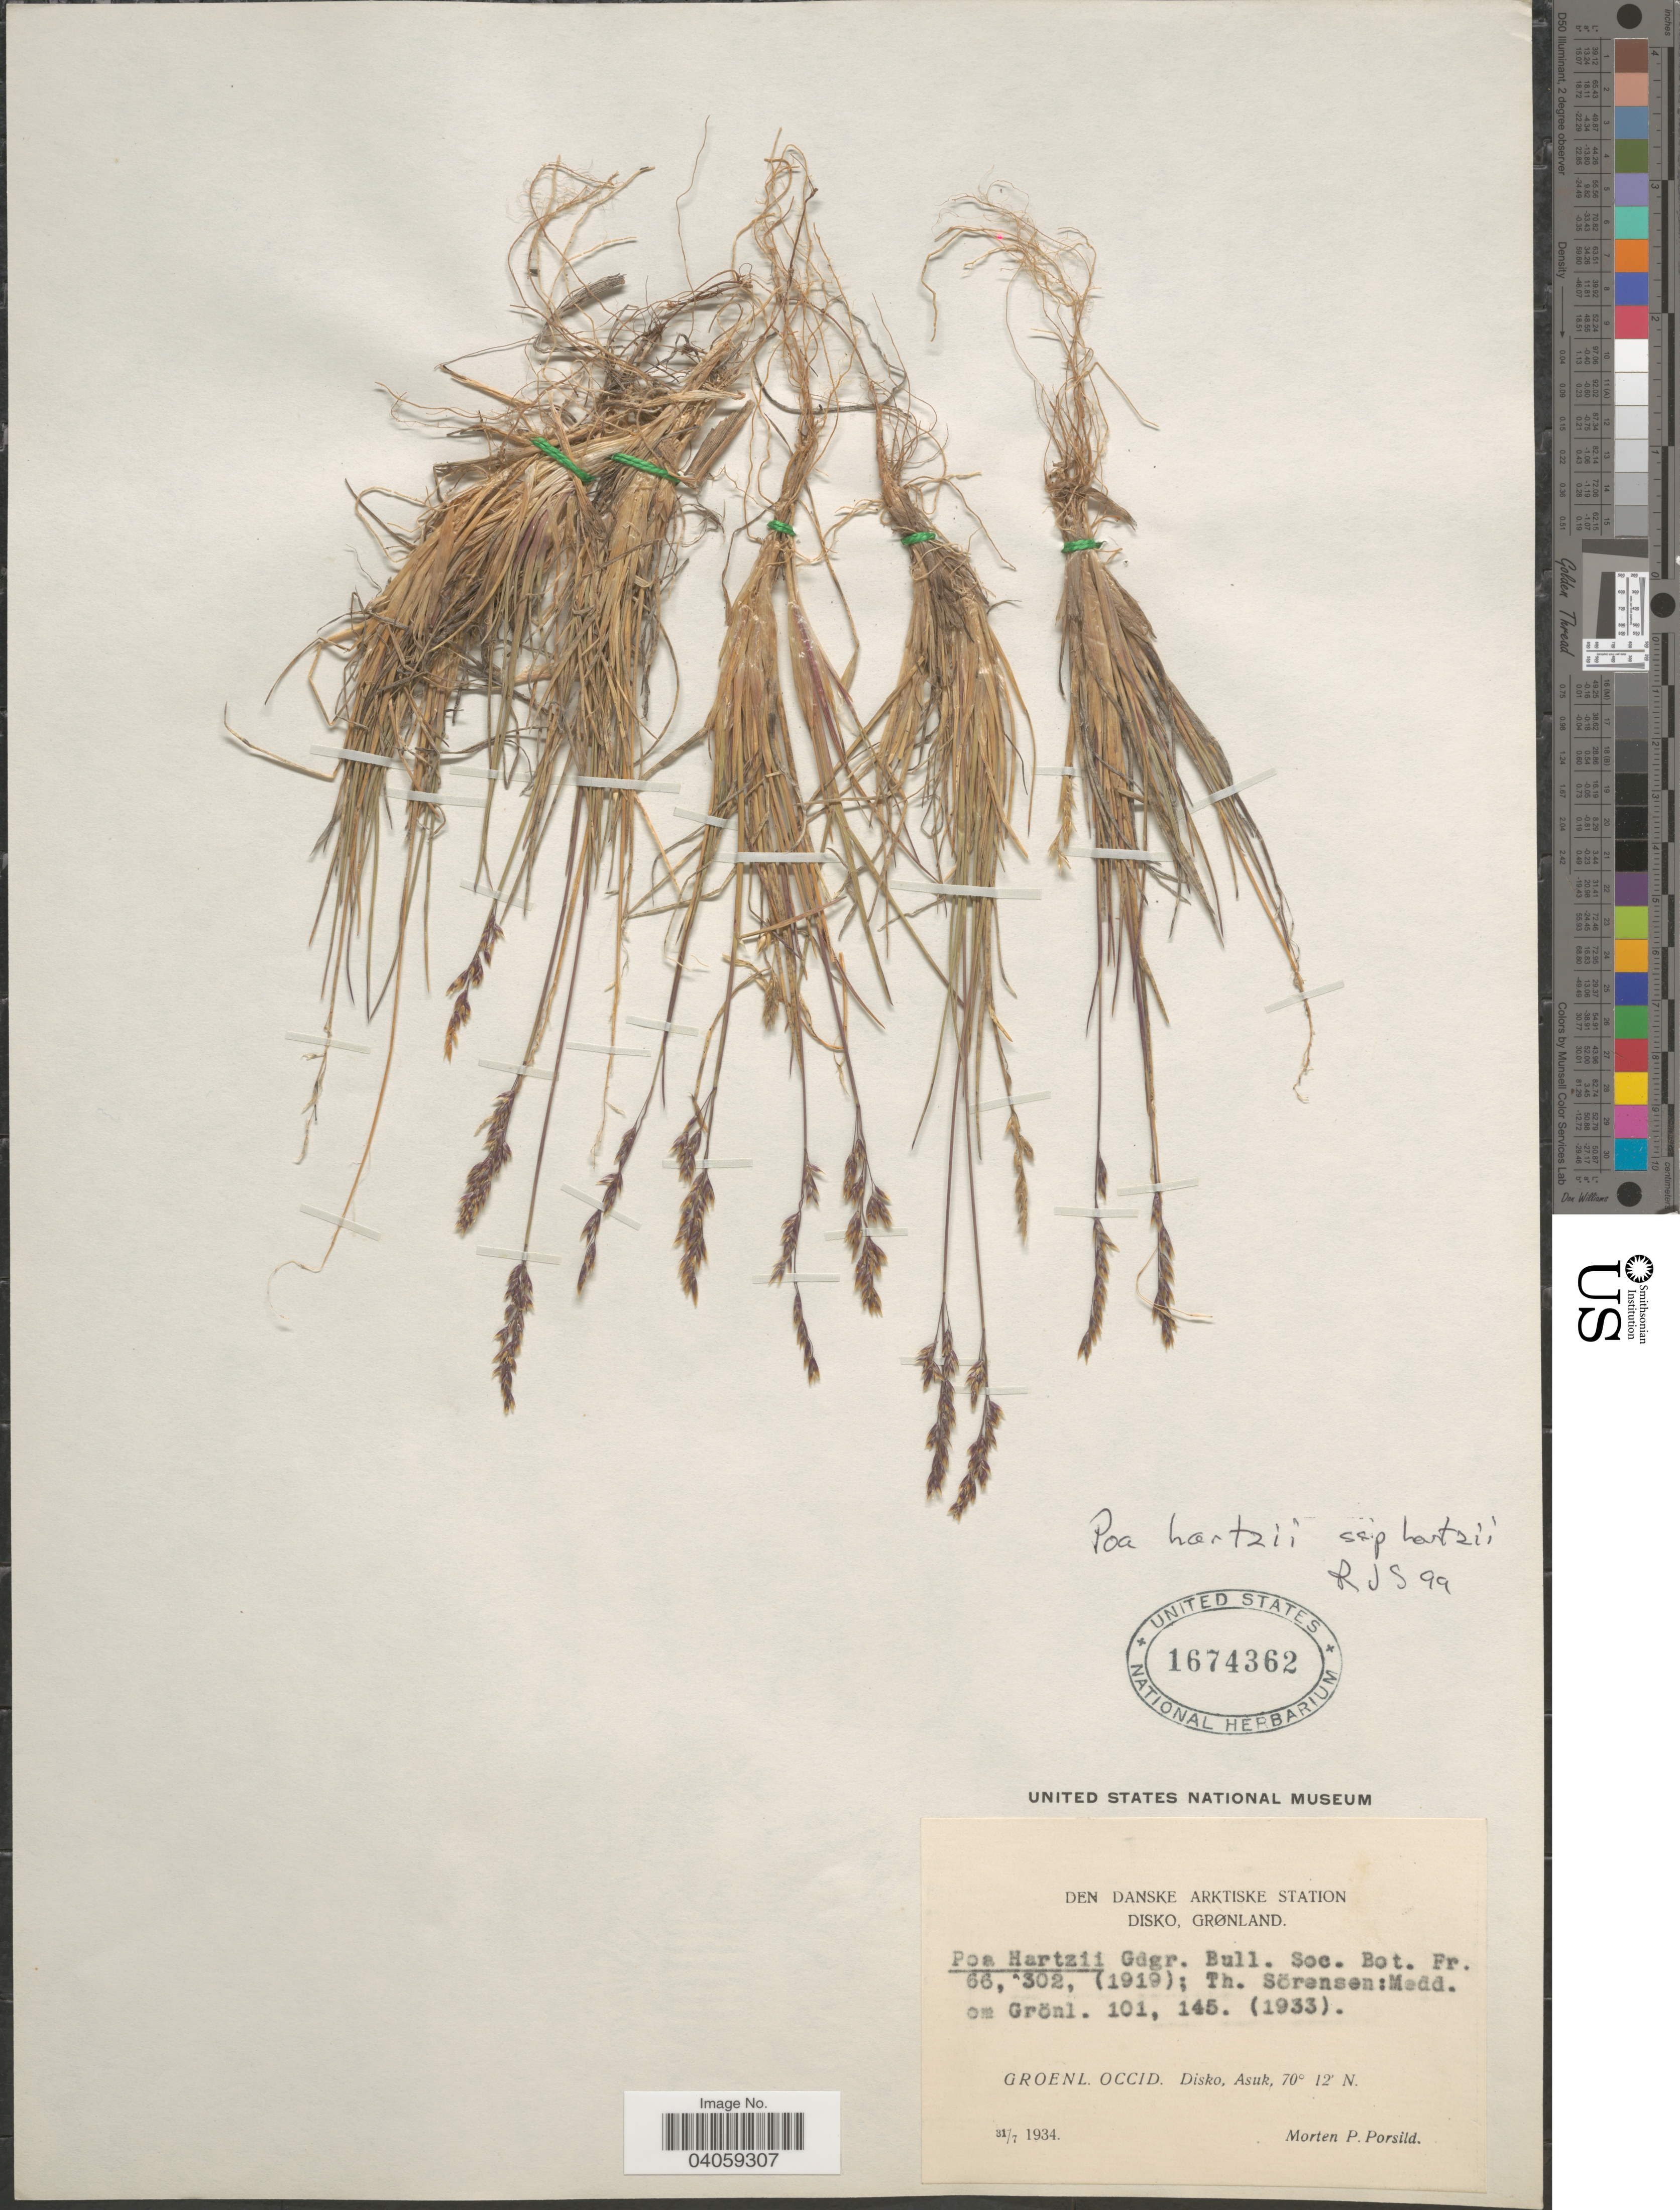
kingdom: Plantae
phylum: Tracheophyta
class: Liliopsida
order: Poales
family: Poaceae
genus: Poa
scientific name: Poa hartzii subsp. hartzii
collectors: M. P. Porsild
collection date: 1934-07-31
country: Greenland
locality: Den Danske Arktiske Station. Disko, Grønland. Groenl. Occid. Disko, Asuk.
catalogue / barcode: US 1674362